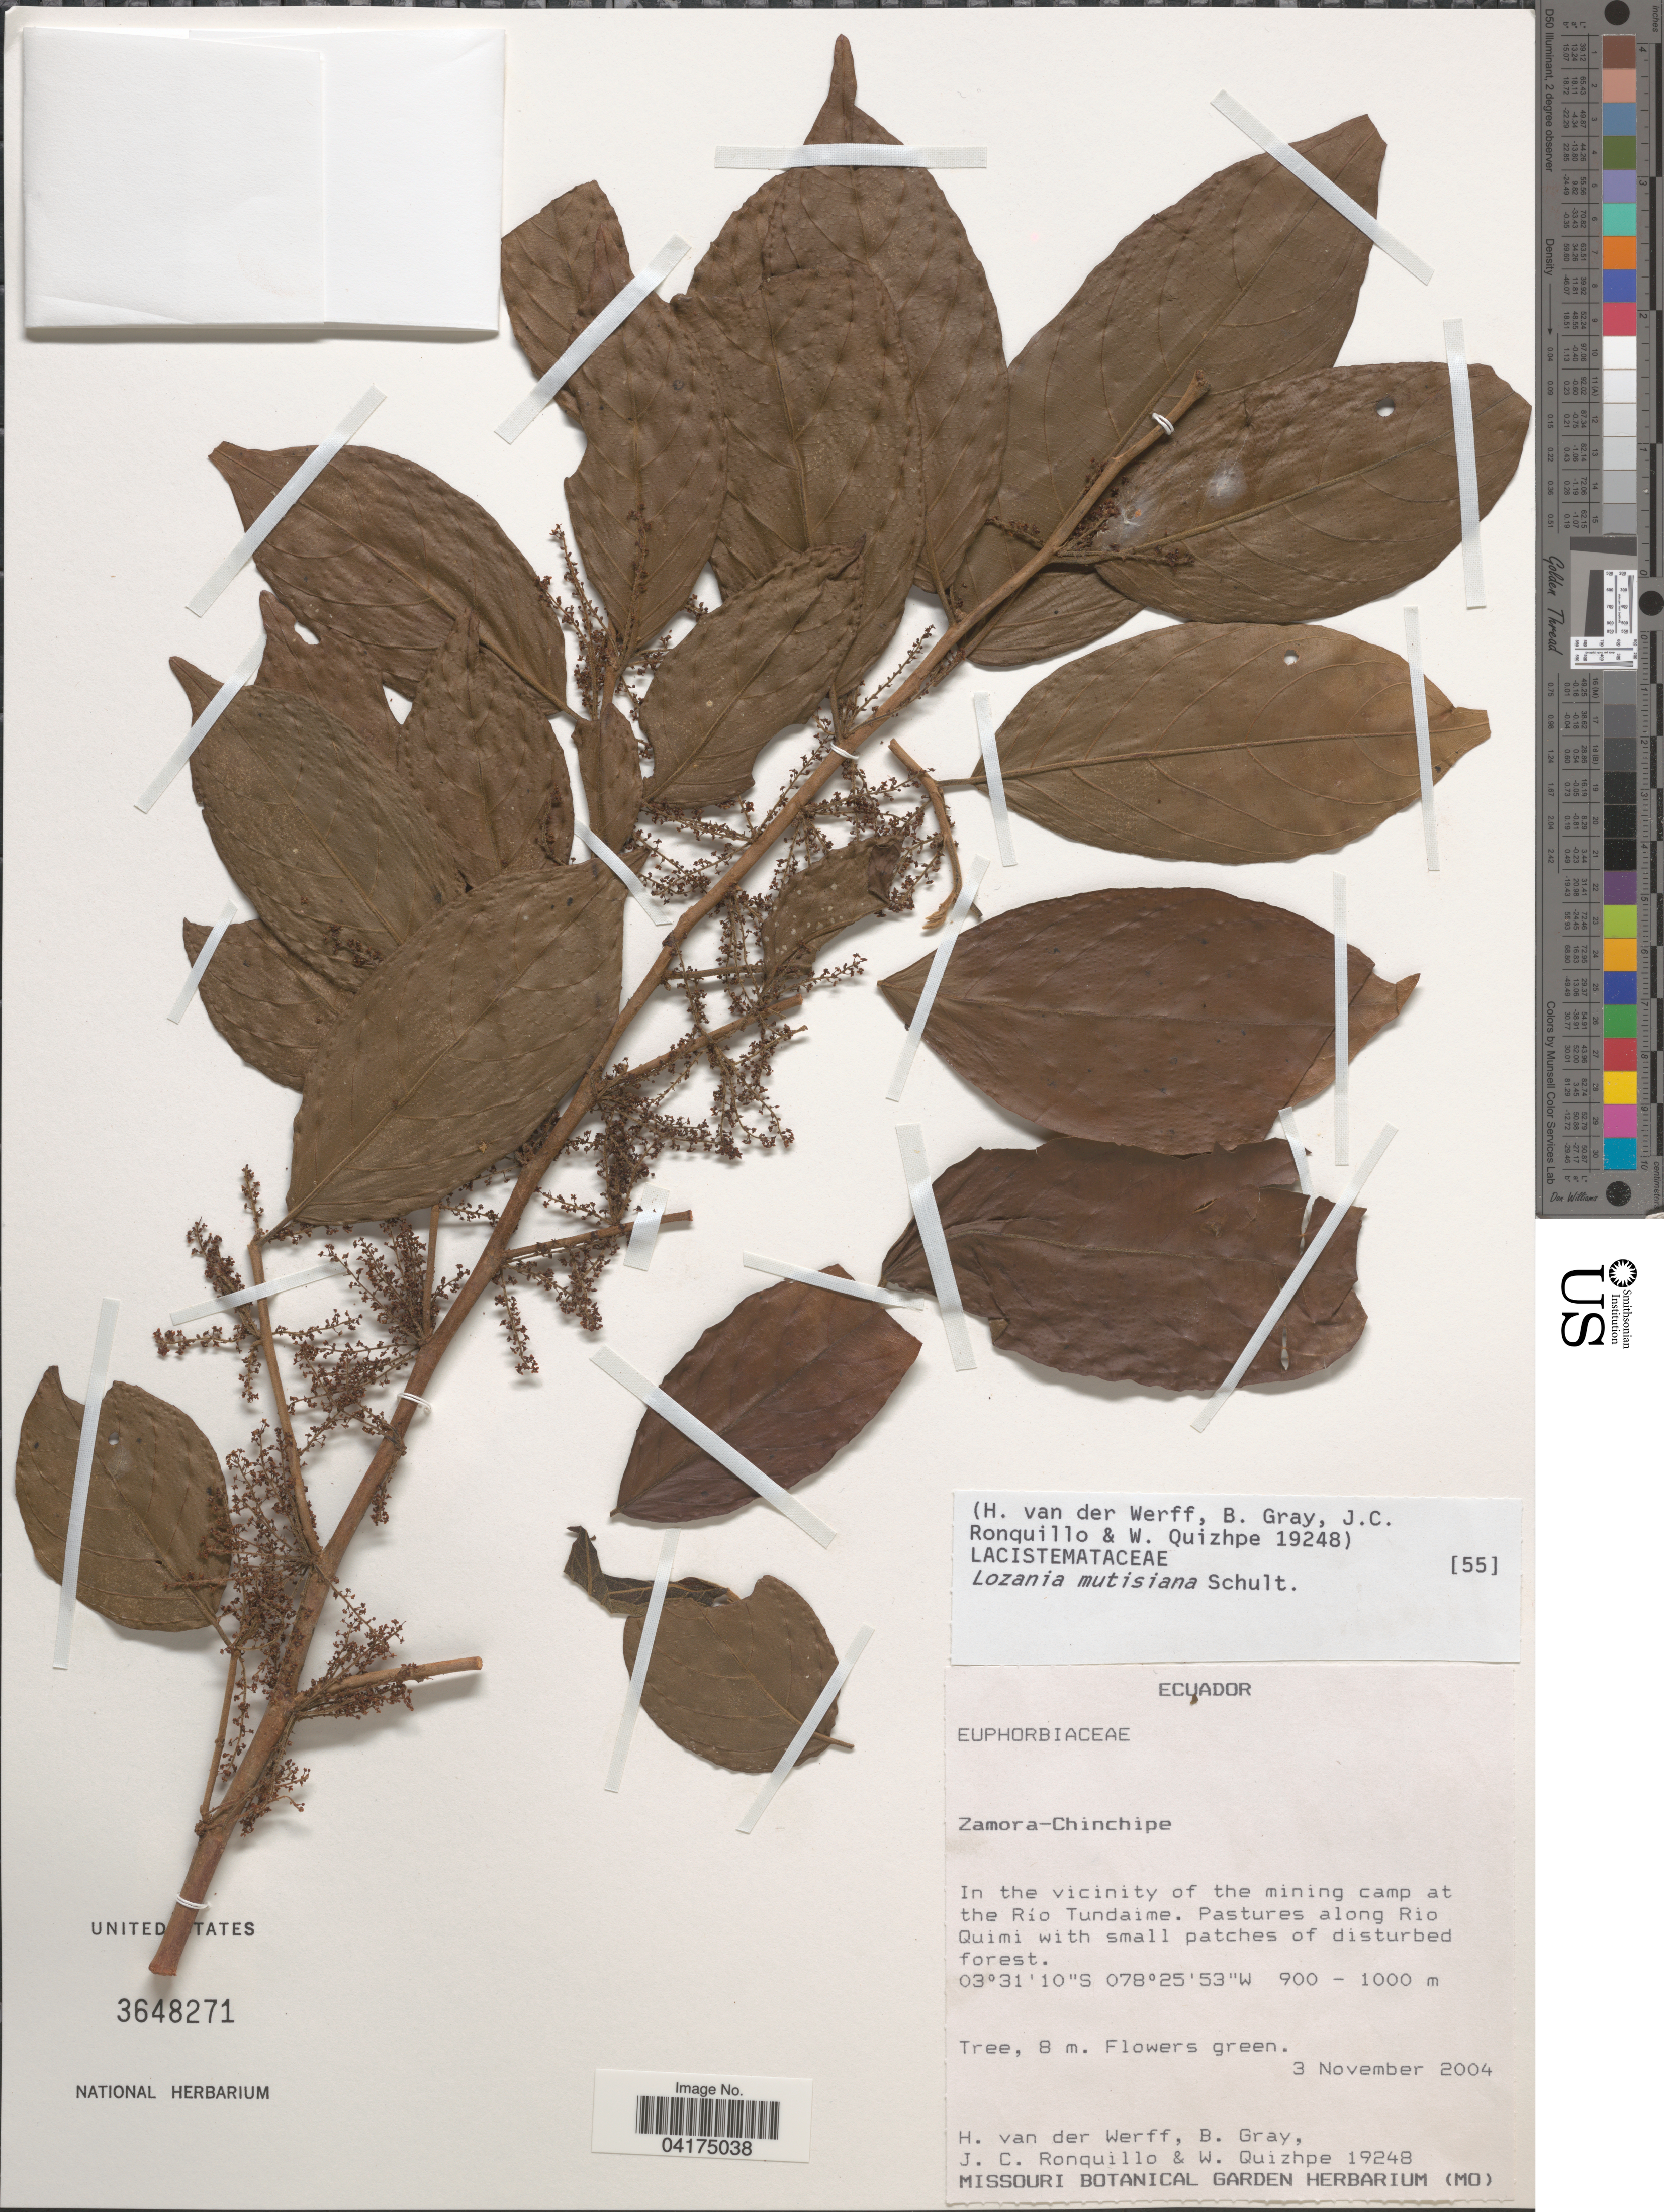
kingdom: Plantae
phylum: Tracheophyta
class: Magnoliopsida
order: Malpighiales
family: Lacistemataceae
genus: Lozania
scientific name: Lozania mutisiana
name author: Schult. in Roem. & Schult.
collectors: H. van der Werff, B. Gray, J. Ronquillo & W. Quizhpe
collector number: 19248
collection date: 2004-11-03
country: Ecuador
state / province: Zamora-Chinchipe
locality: In the vicinity of the mining camp at the Río Tundaime. Pastures along Rio Quimi.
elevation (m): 900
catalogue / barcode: US 3648271